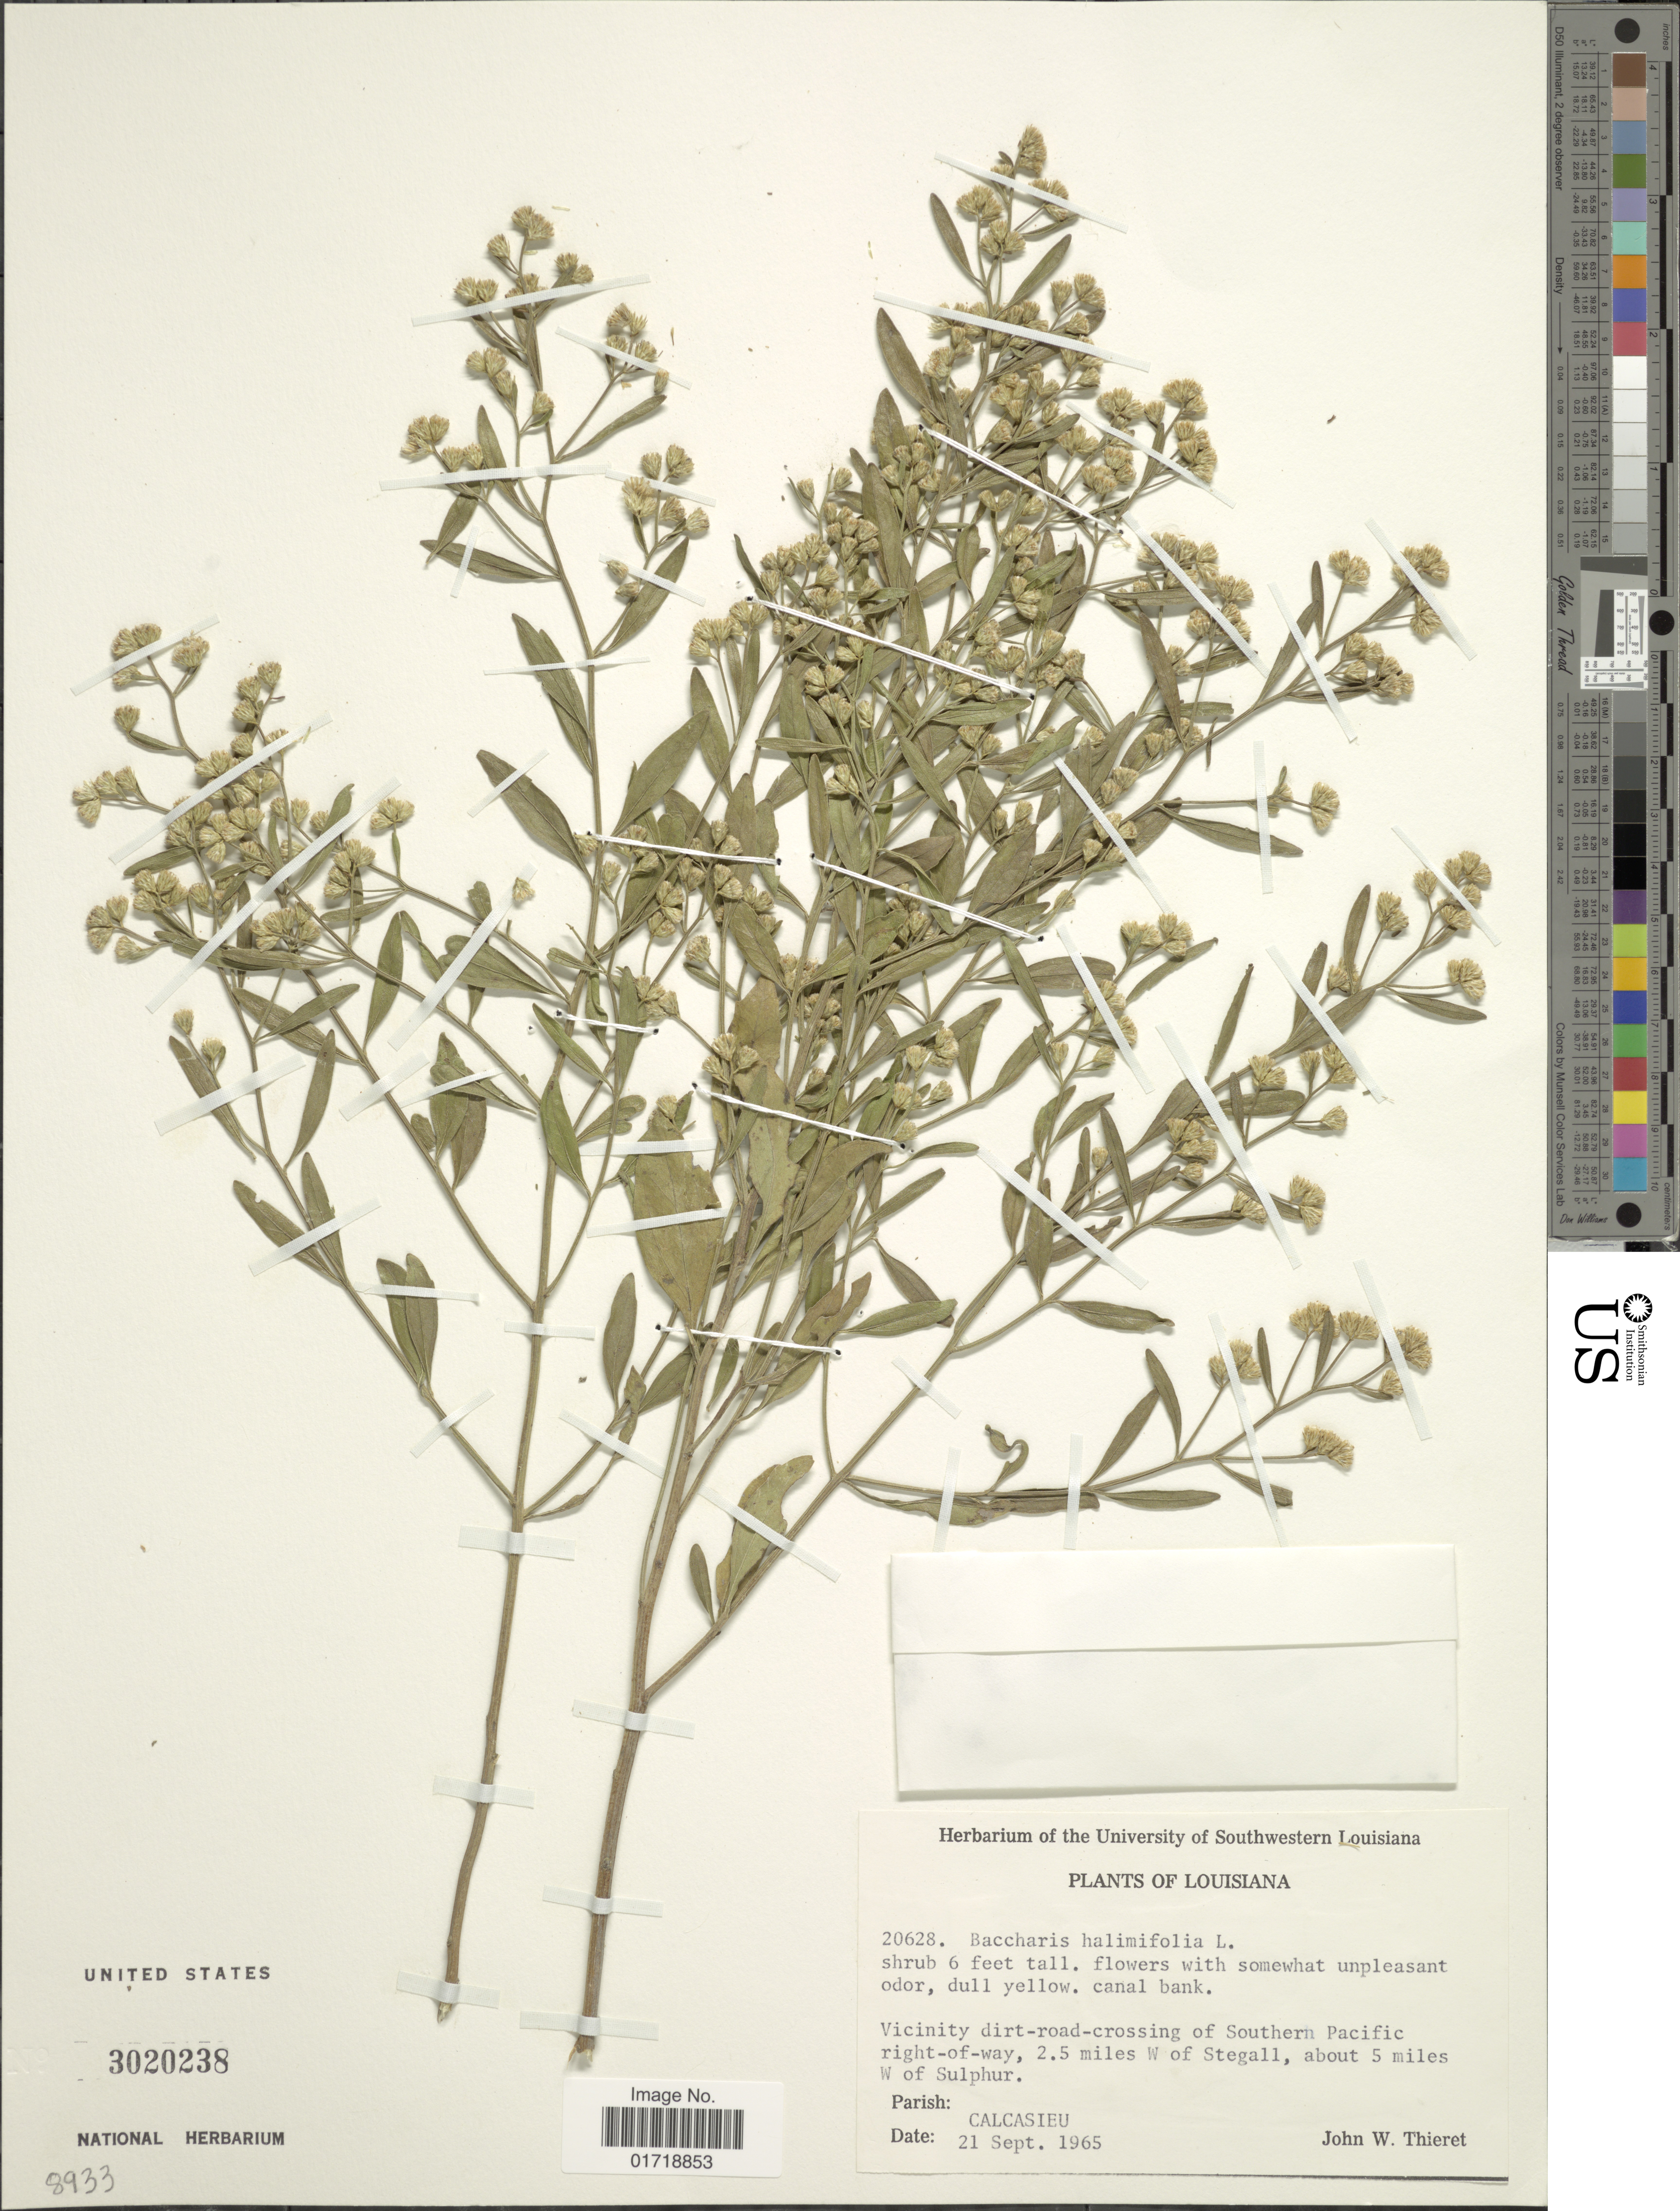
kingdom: Plantae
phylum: Tracheophyta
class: Magnoliopsida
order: Asterales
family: Asteraceae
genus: Baccharis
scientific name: Baccharis halimifolia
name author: L.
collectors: J. W. Thieret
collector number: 20628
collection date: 1965-09-21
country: United States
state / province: Louisiana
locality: Vicinity dirt-road-crossing of Southern Pacific right-of-way, 2.5 miles W of Stegal, about 5 miles W of Sulpur, Parish Calcasieu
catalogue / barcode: US 3020238